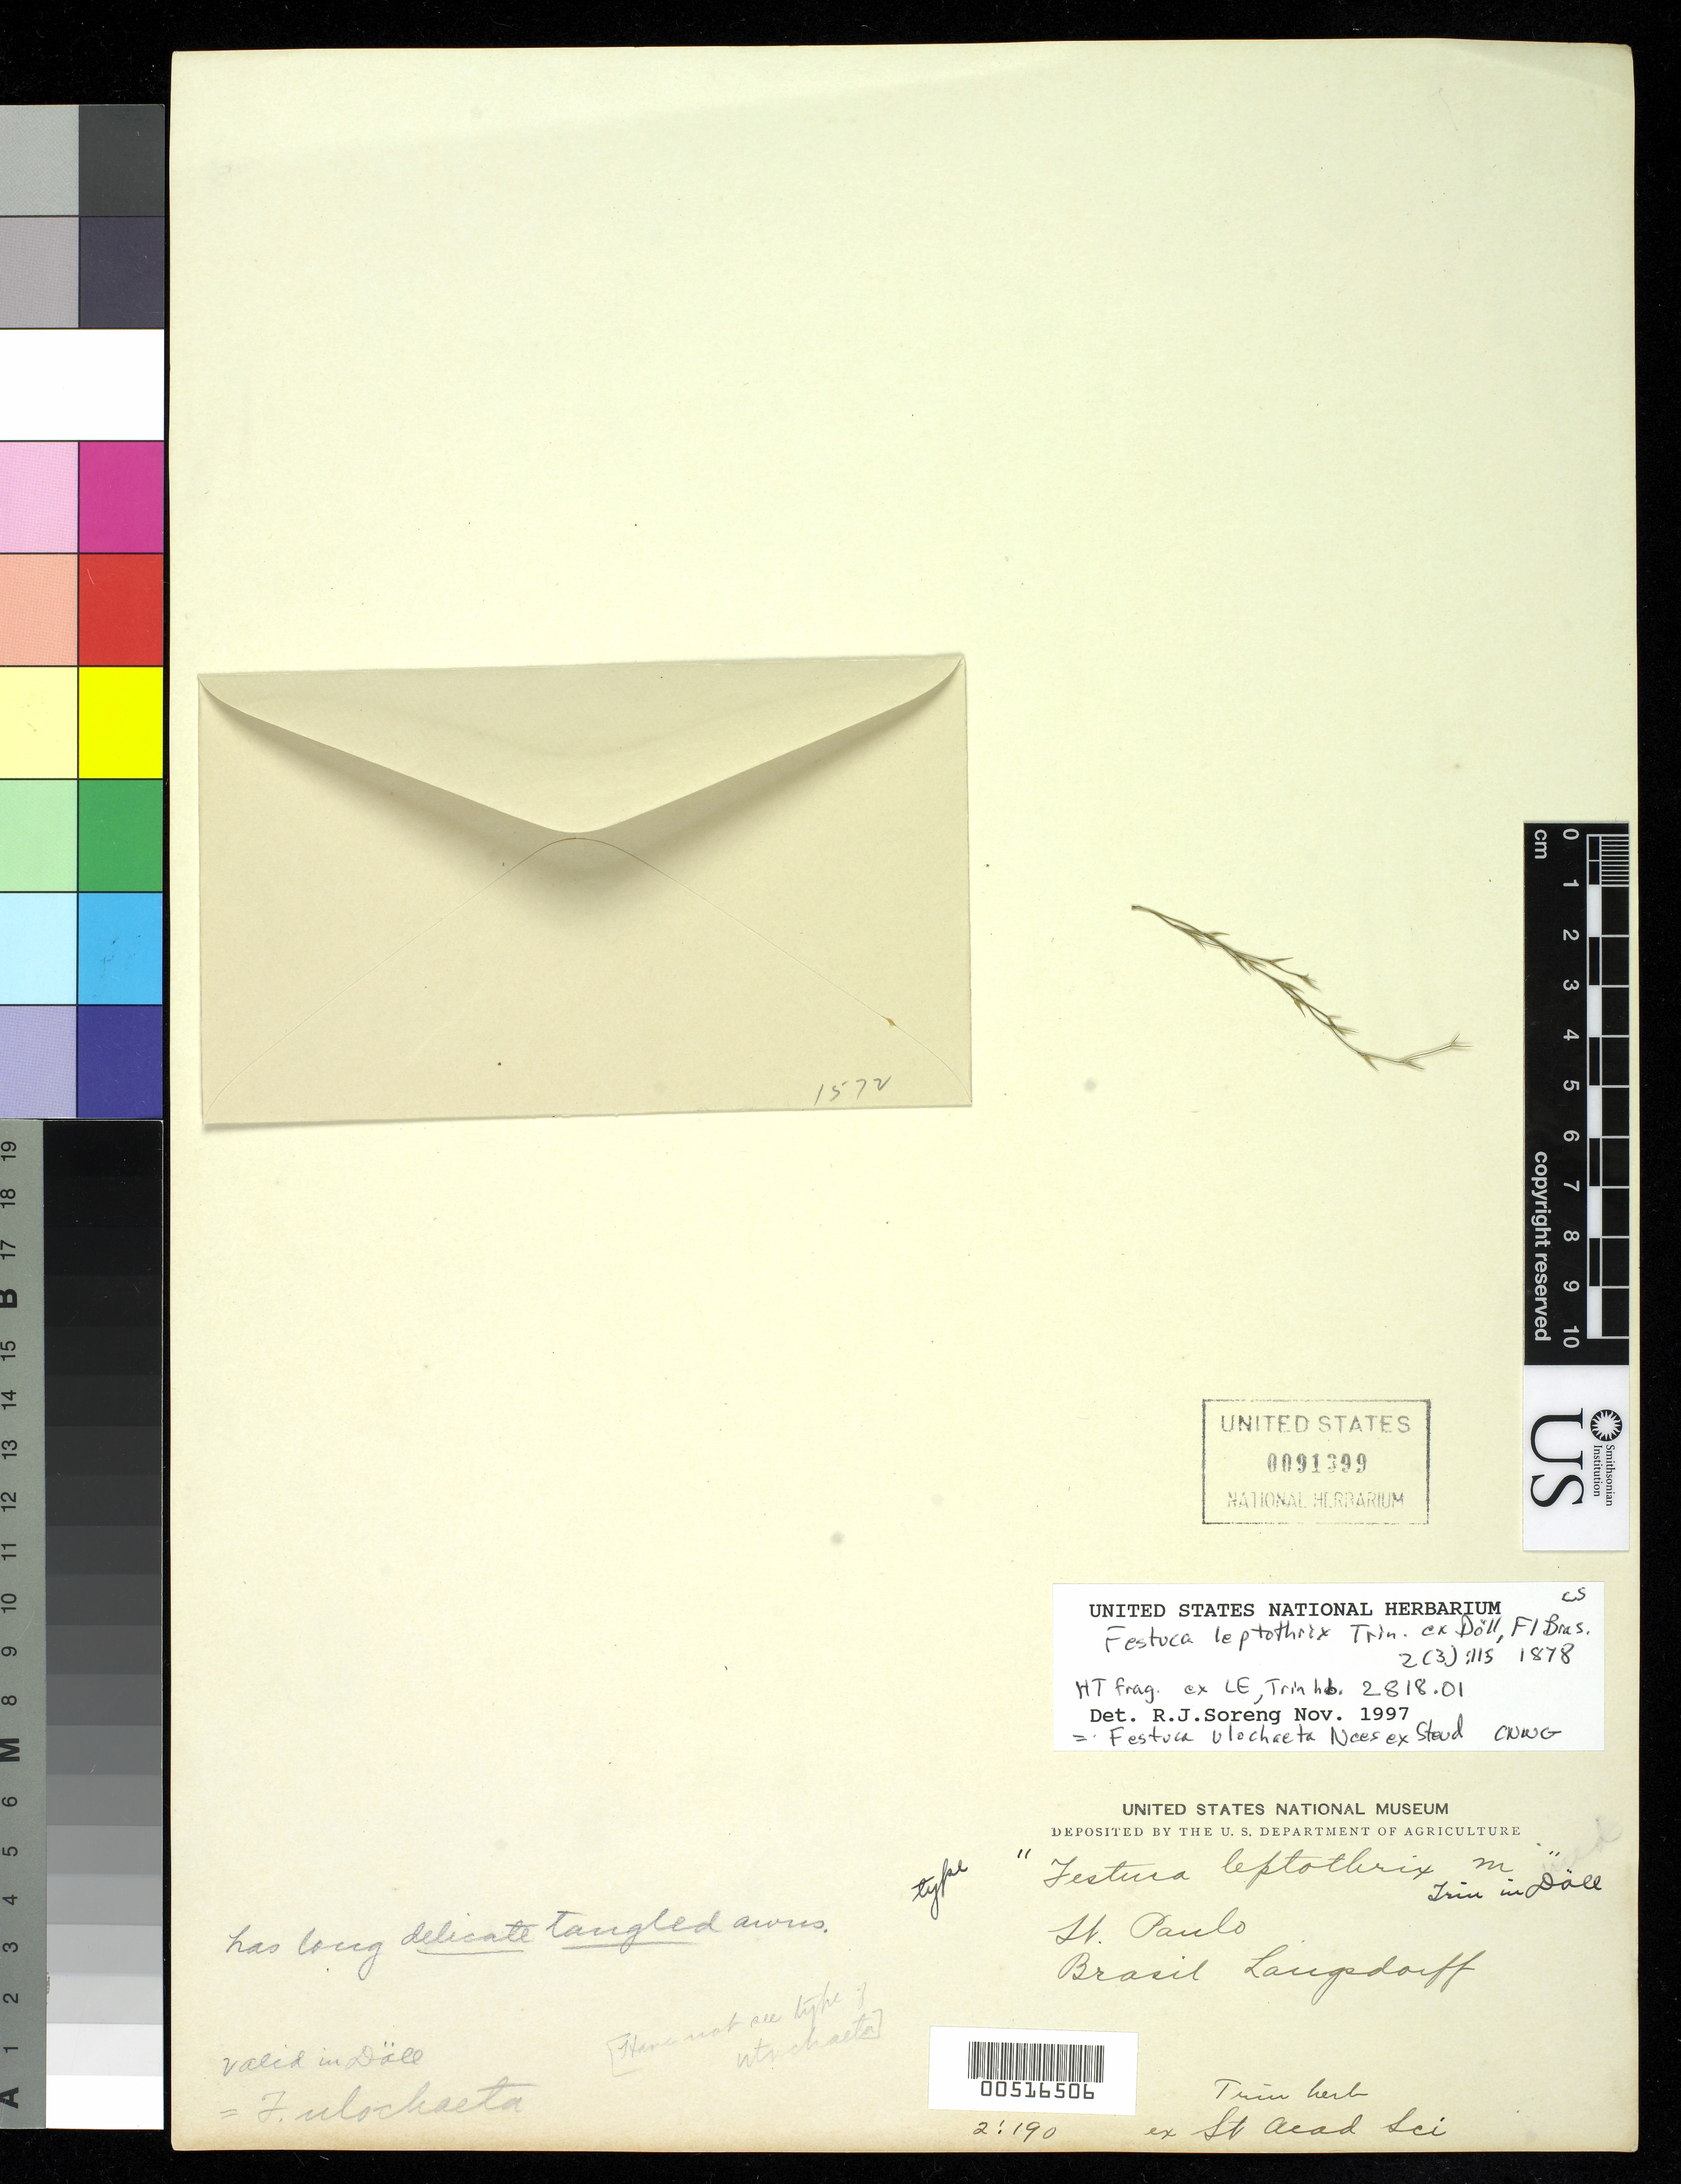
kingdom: Plantae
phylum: Tracheophyta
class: Liliopsida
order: Poales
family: Poaceae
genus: Festuca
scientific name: Festuca leptothrix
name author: Trin. ex Döll in Mart.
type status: Type Fragment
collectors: G. H. von Langsdorff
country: Brazil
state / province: São Paulo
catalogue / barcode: US 91399